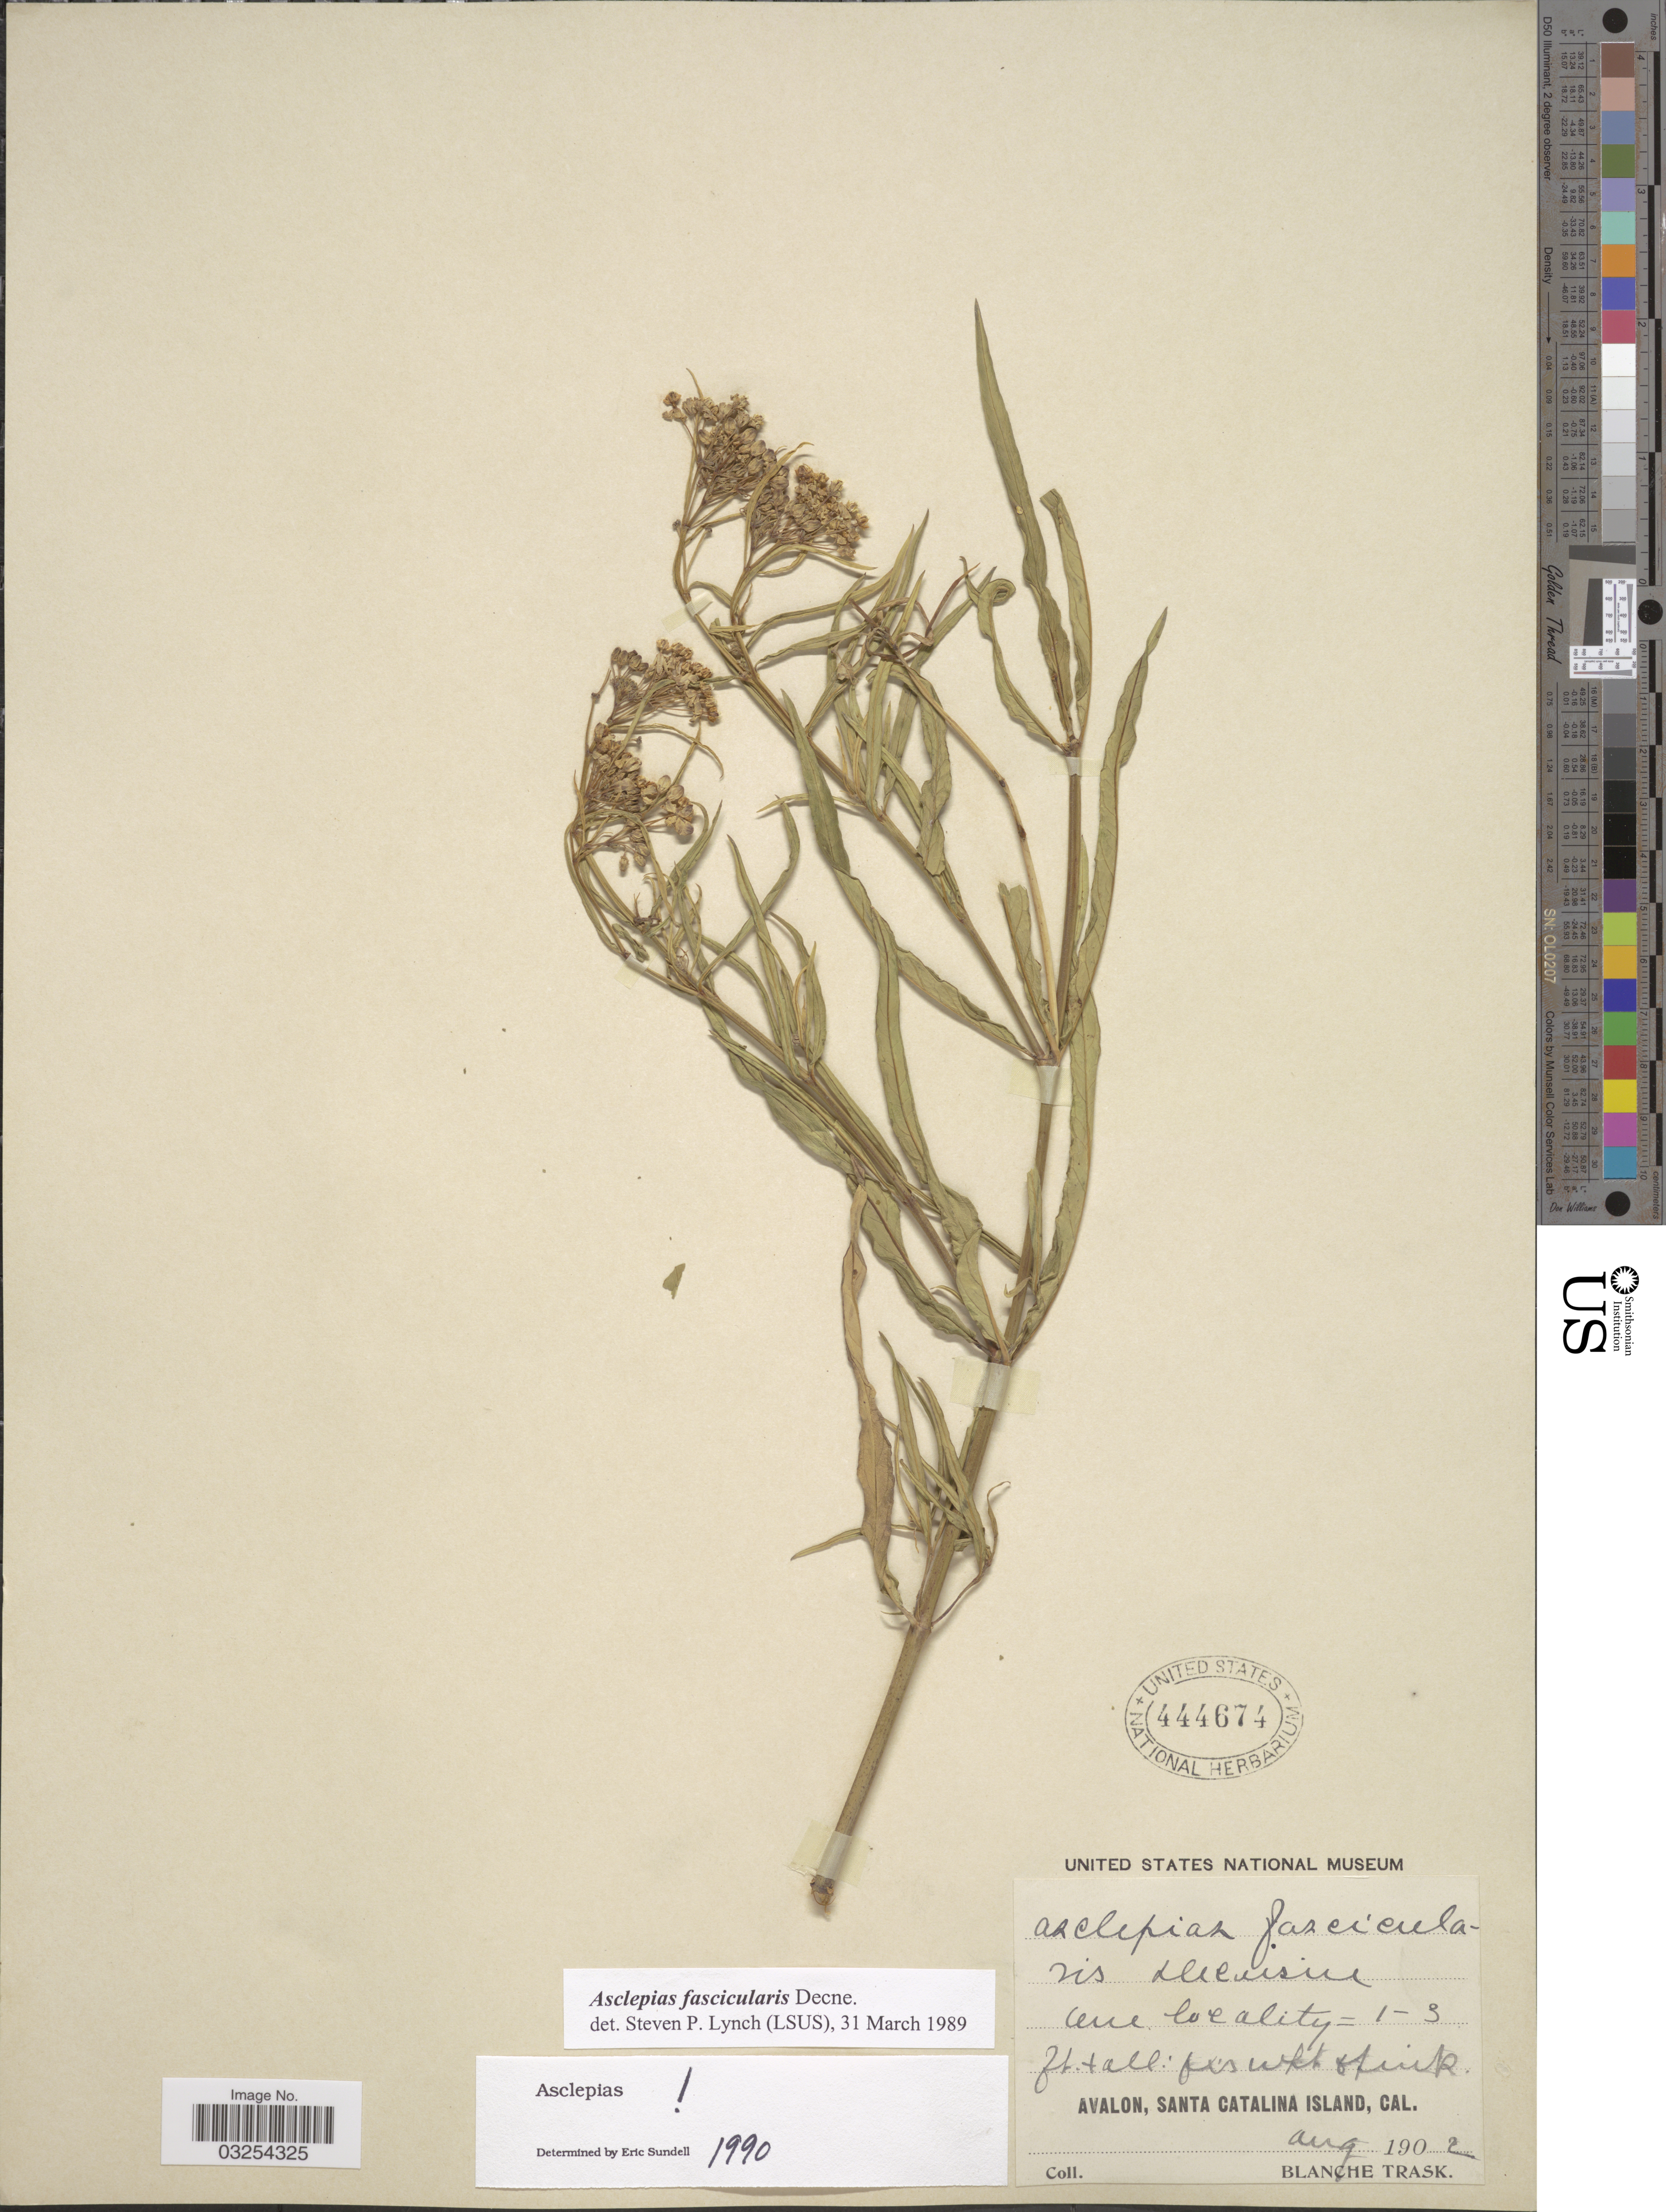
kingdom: Plantae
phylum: Tracheophyta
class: Magnoliopsida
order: Gentianales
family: Apocynaceae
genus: Asclepias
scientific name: Asclepias fascicularis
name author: Decne.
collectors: B. Trask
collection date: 1902-08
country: United States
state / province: California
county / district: Los Angeles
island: Santa Catalina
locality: Avalon, Santa Catalina Island.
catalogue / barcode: US 444674